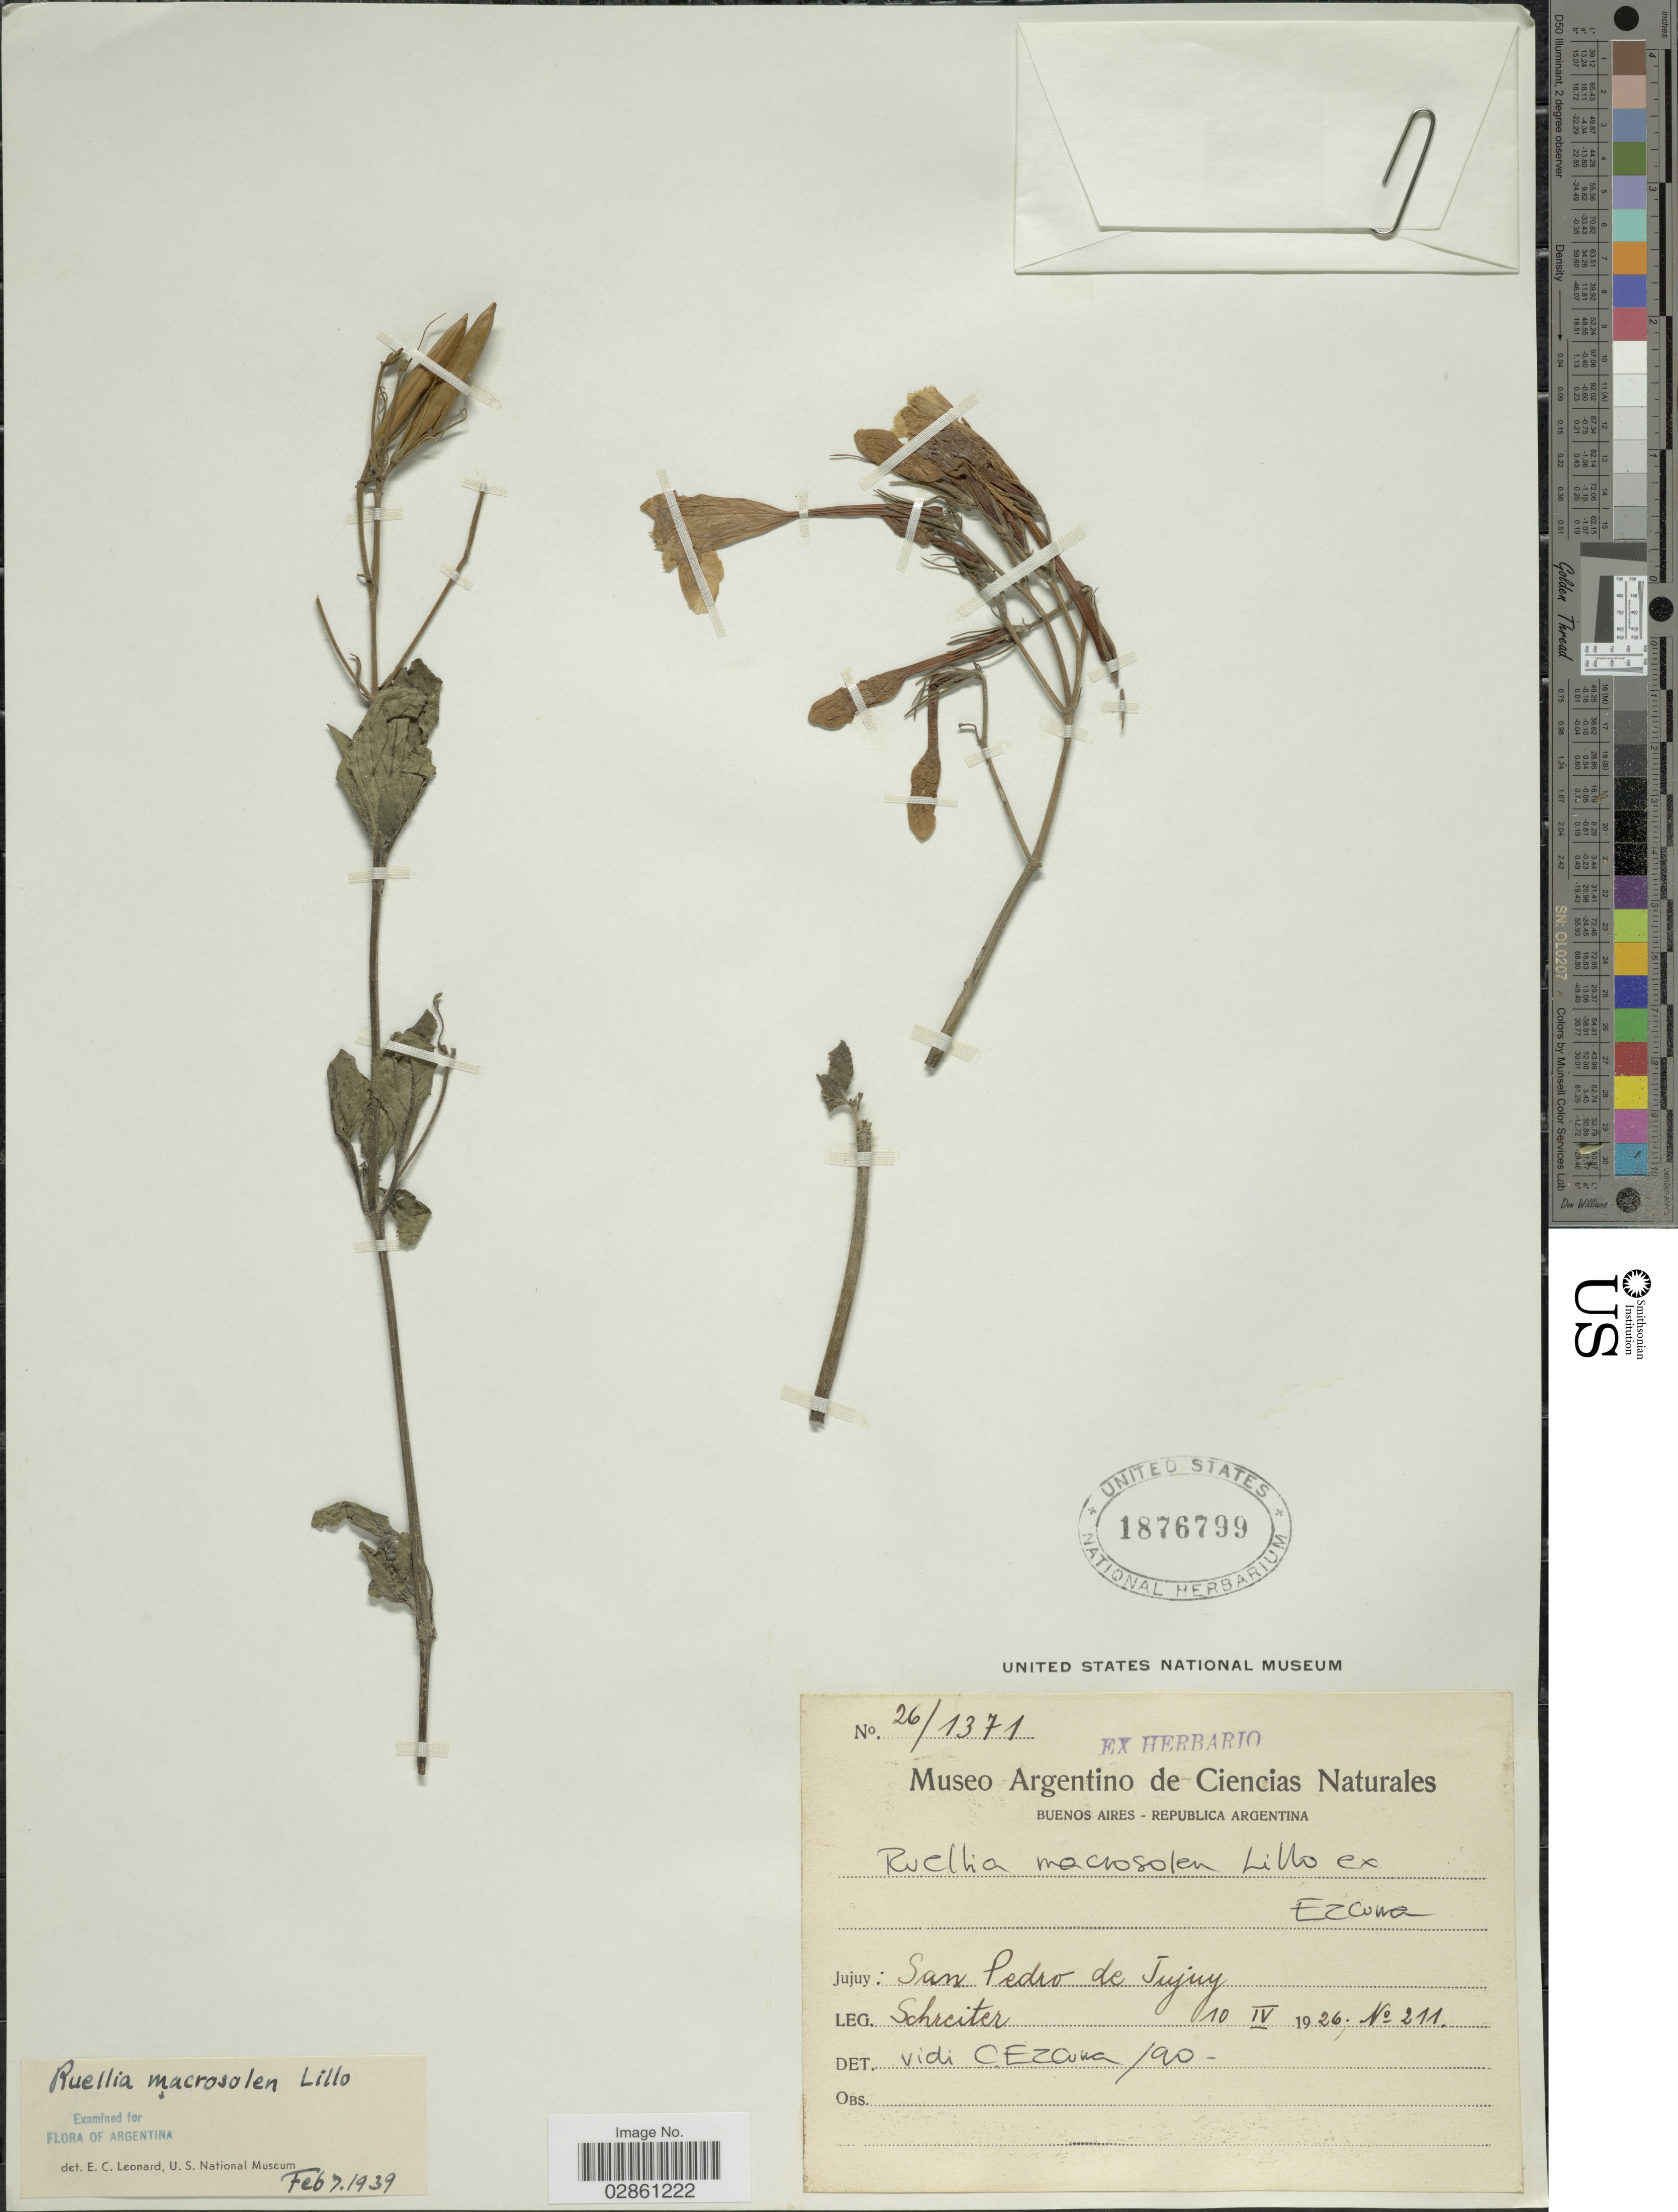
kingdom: Plantae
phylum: Tracheophyta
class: Magnoliopsida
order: Lamiales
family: Acanthaceae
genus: Ruellia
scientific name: Ruellia macrosolen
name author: Lillo ex C. Ezcurra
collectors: -. Schreiter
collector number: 211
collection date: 1926-04-10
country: Argentina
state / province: Jujuy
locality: San Pedro de Jujuy.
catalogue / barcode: US 1876799